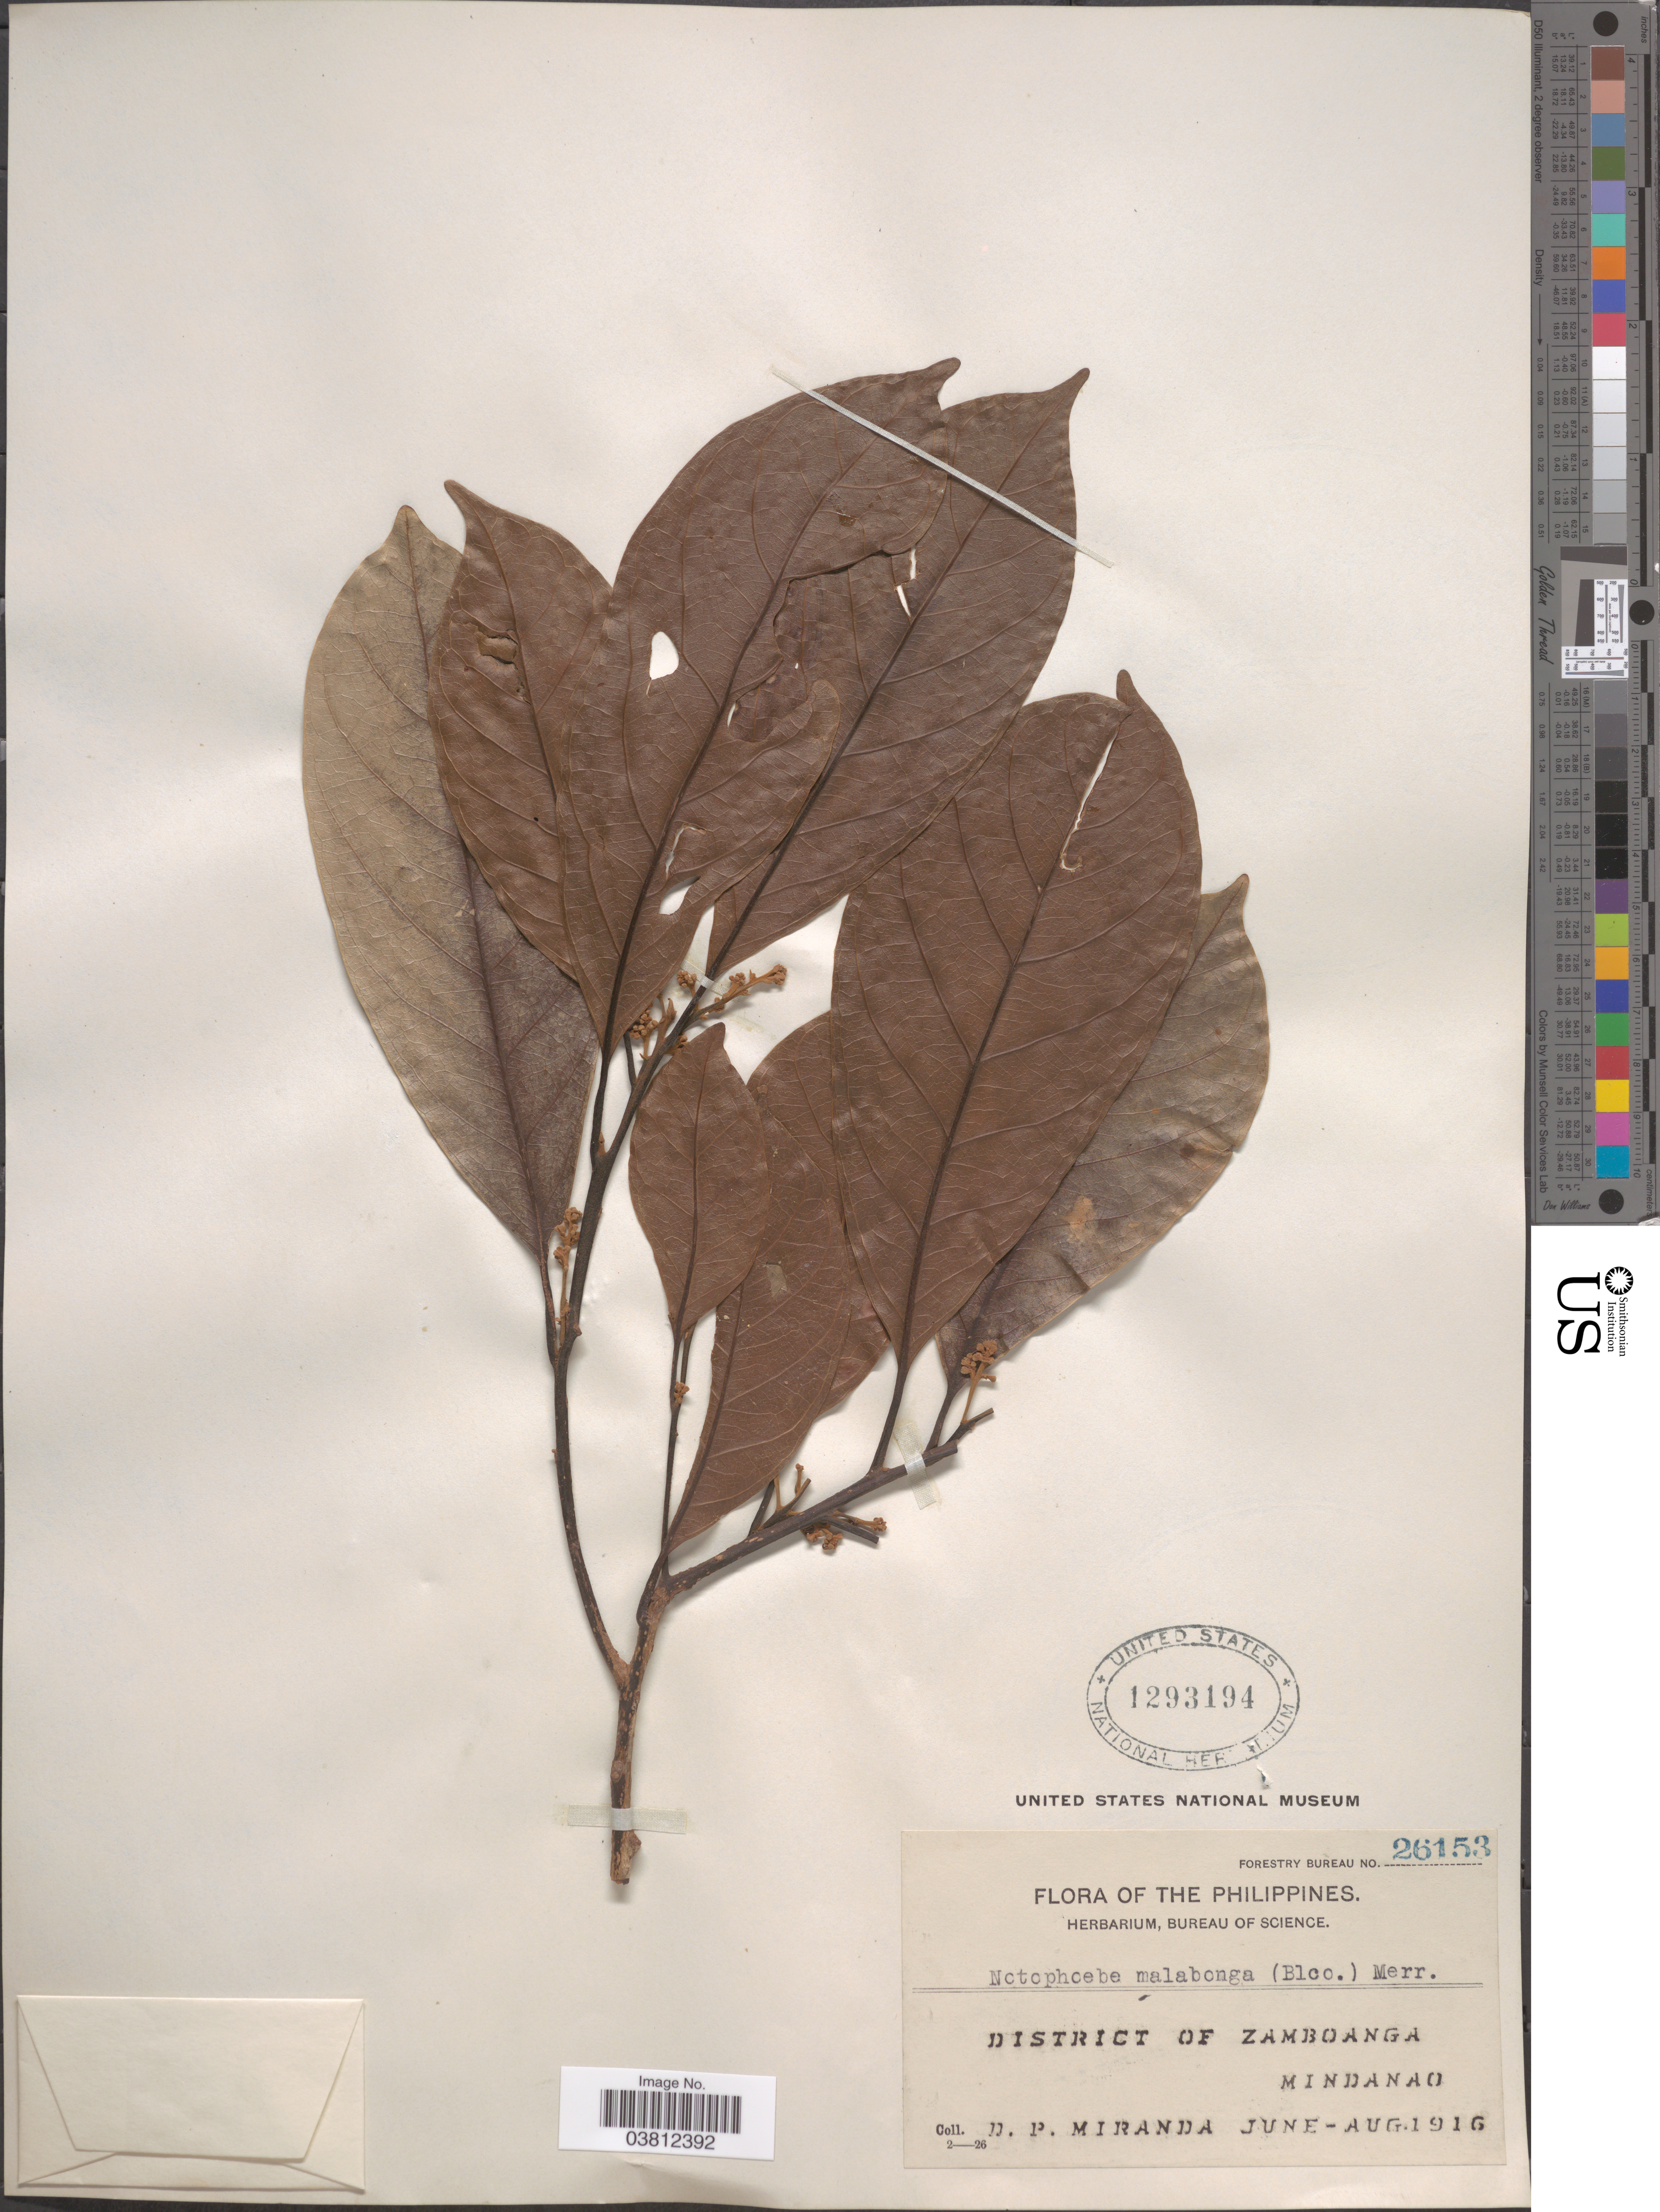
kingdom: Plantae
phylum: Tracheophyta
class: Magnoliopsida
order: Laurales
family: Lauraceae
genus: Nothaphoebe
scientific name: Nothaphoebe malabonga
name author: (Blanco) Merr.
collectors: D. P. Miranda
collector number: Forestry Bureau 26153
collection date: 1916-06/1916-08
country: Philippines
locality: District of Zamboanga. Mindanao.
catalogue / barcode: US 1293194